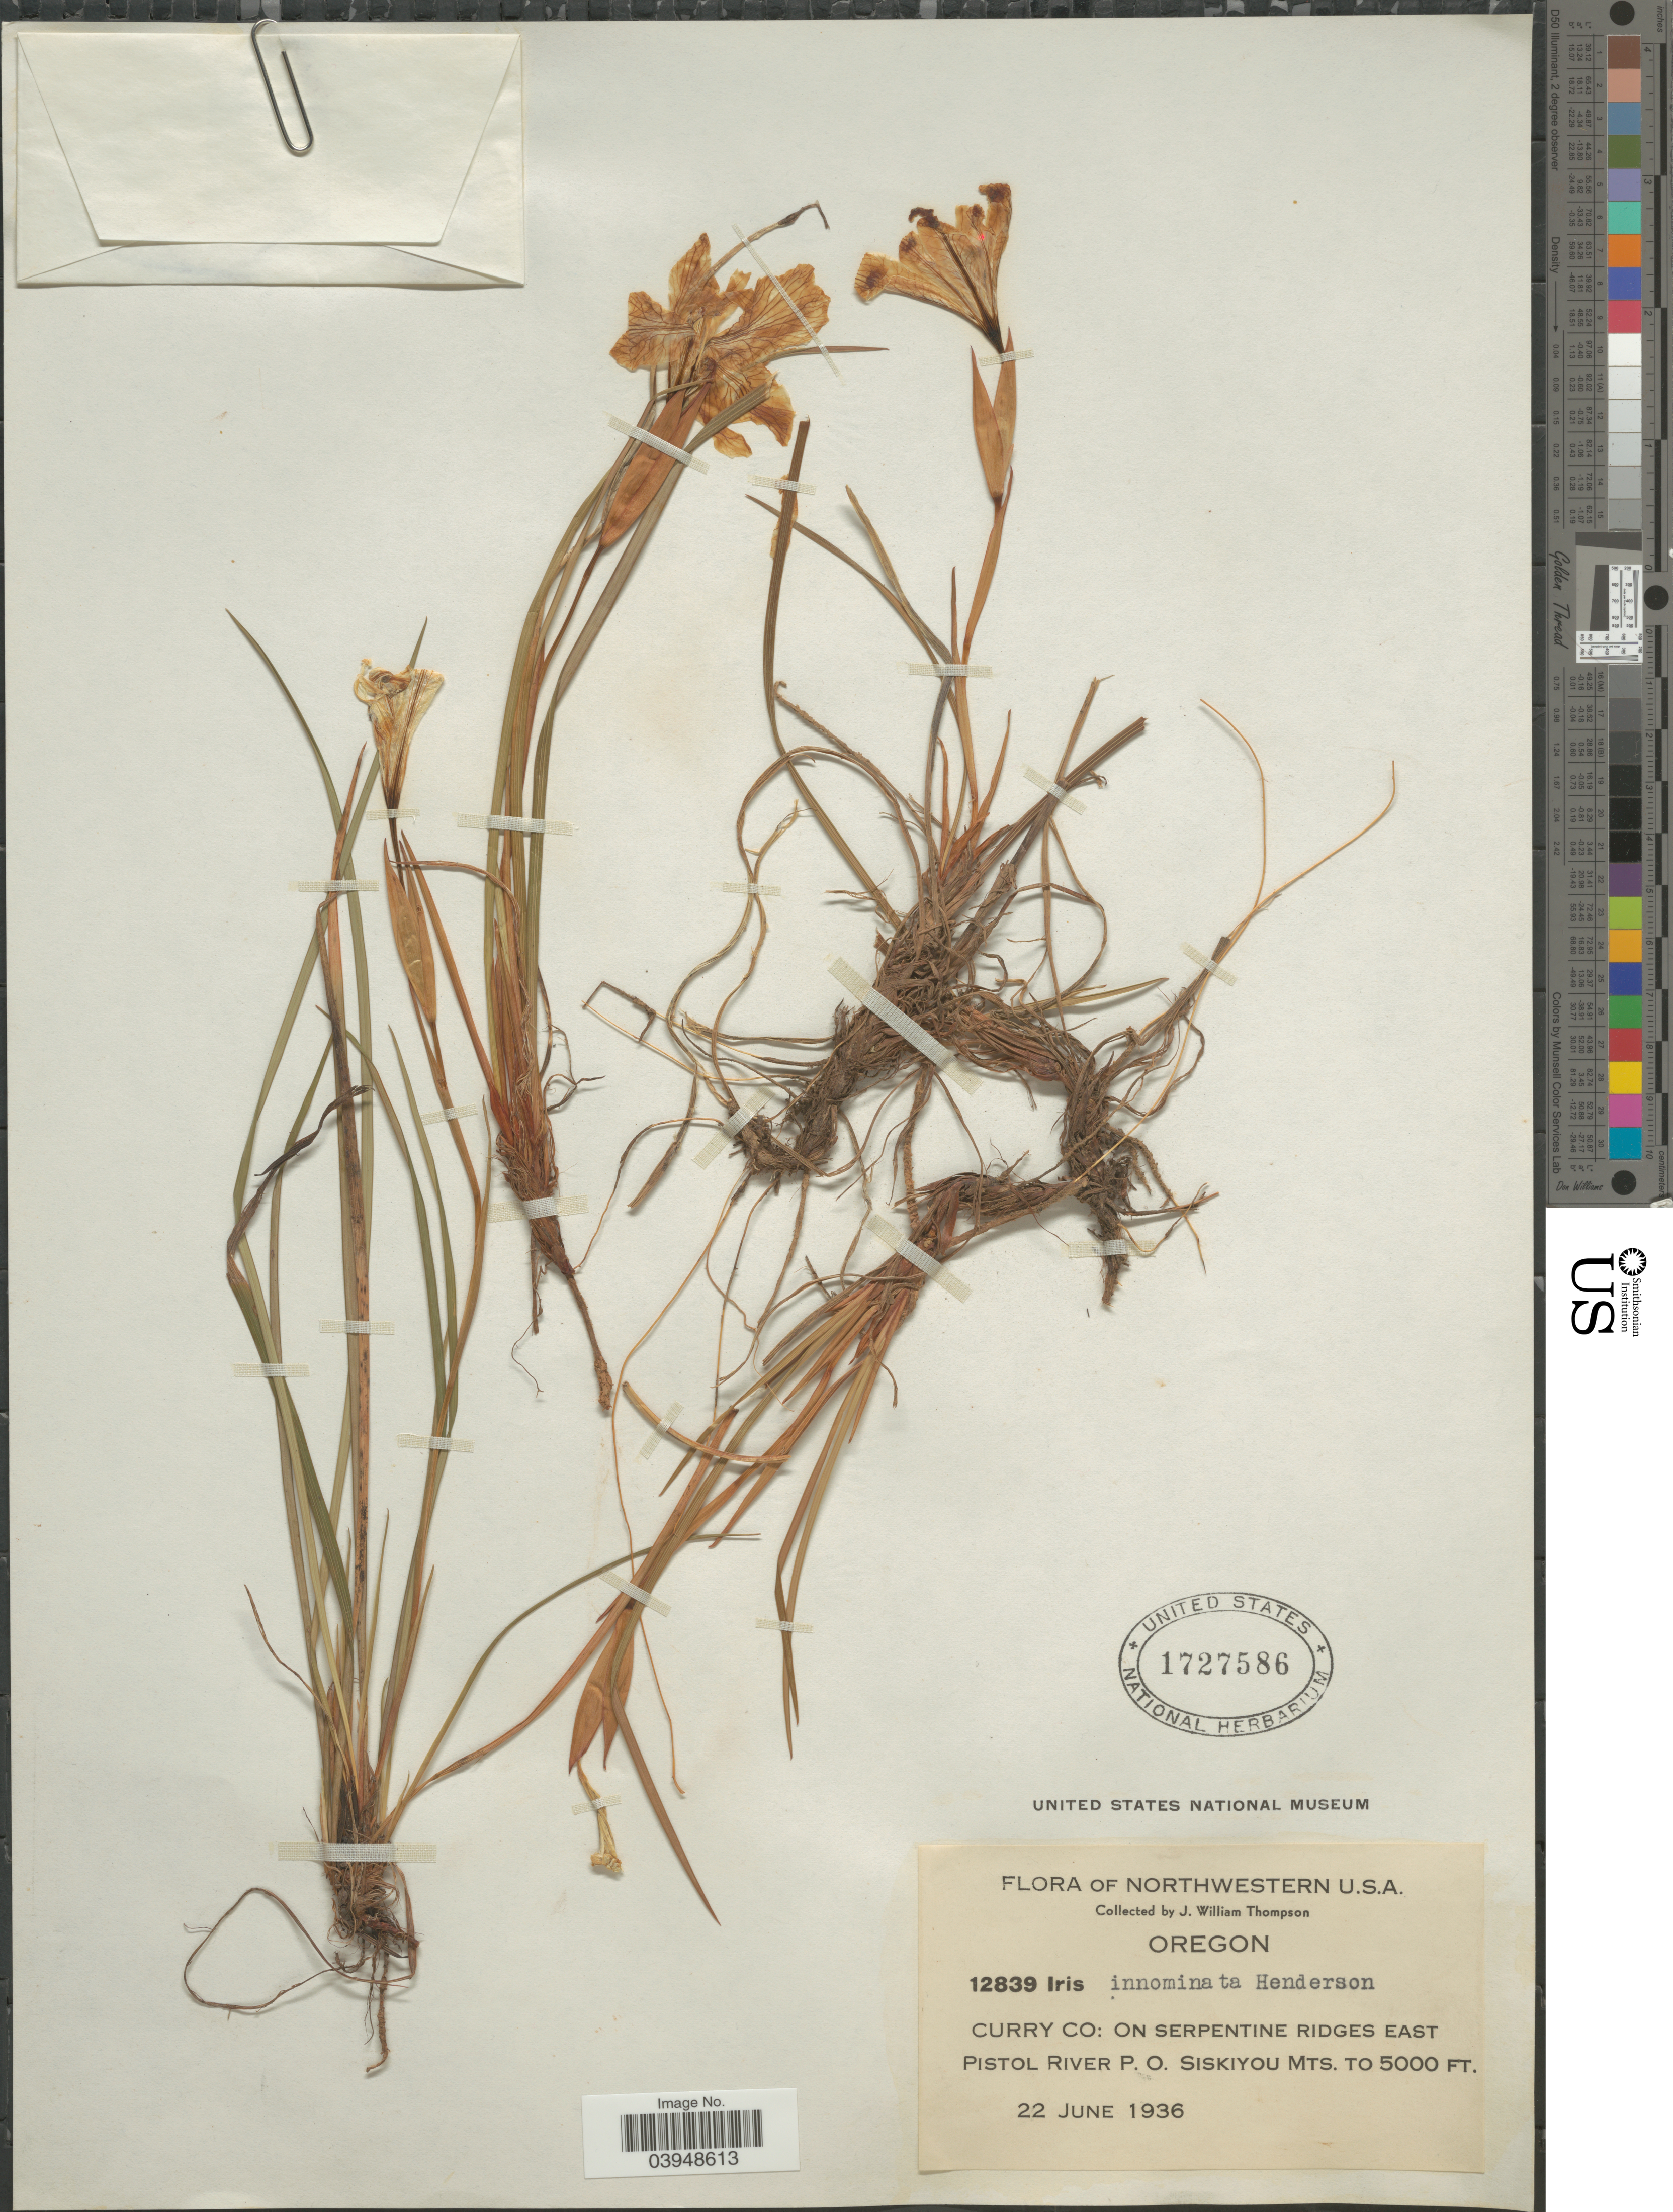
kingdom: Plantae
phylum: Tracheophyta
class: Liliopsida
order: Asparagales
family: Iridaceae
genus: Iris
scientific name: Iris innominata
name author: L.F. Hend.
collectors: J. W. Thompson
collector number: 12839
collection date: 1936-06-22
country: United States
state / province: Oregon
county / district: Curry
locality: Northwestern U.S.A. Curry Co: On serpentine ridges east Piston River P.O. Siskiyou Mts.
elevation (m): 1524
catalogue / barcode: US 1727586